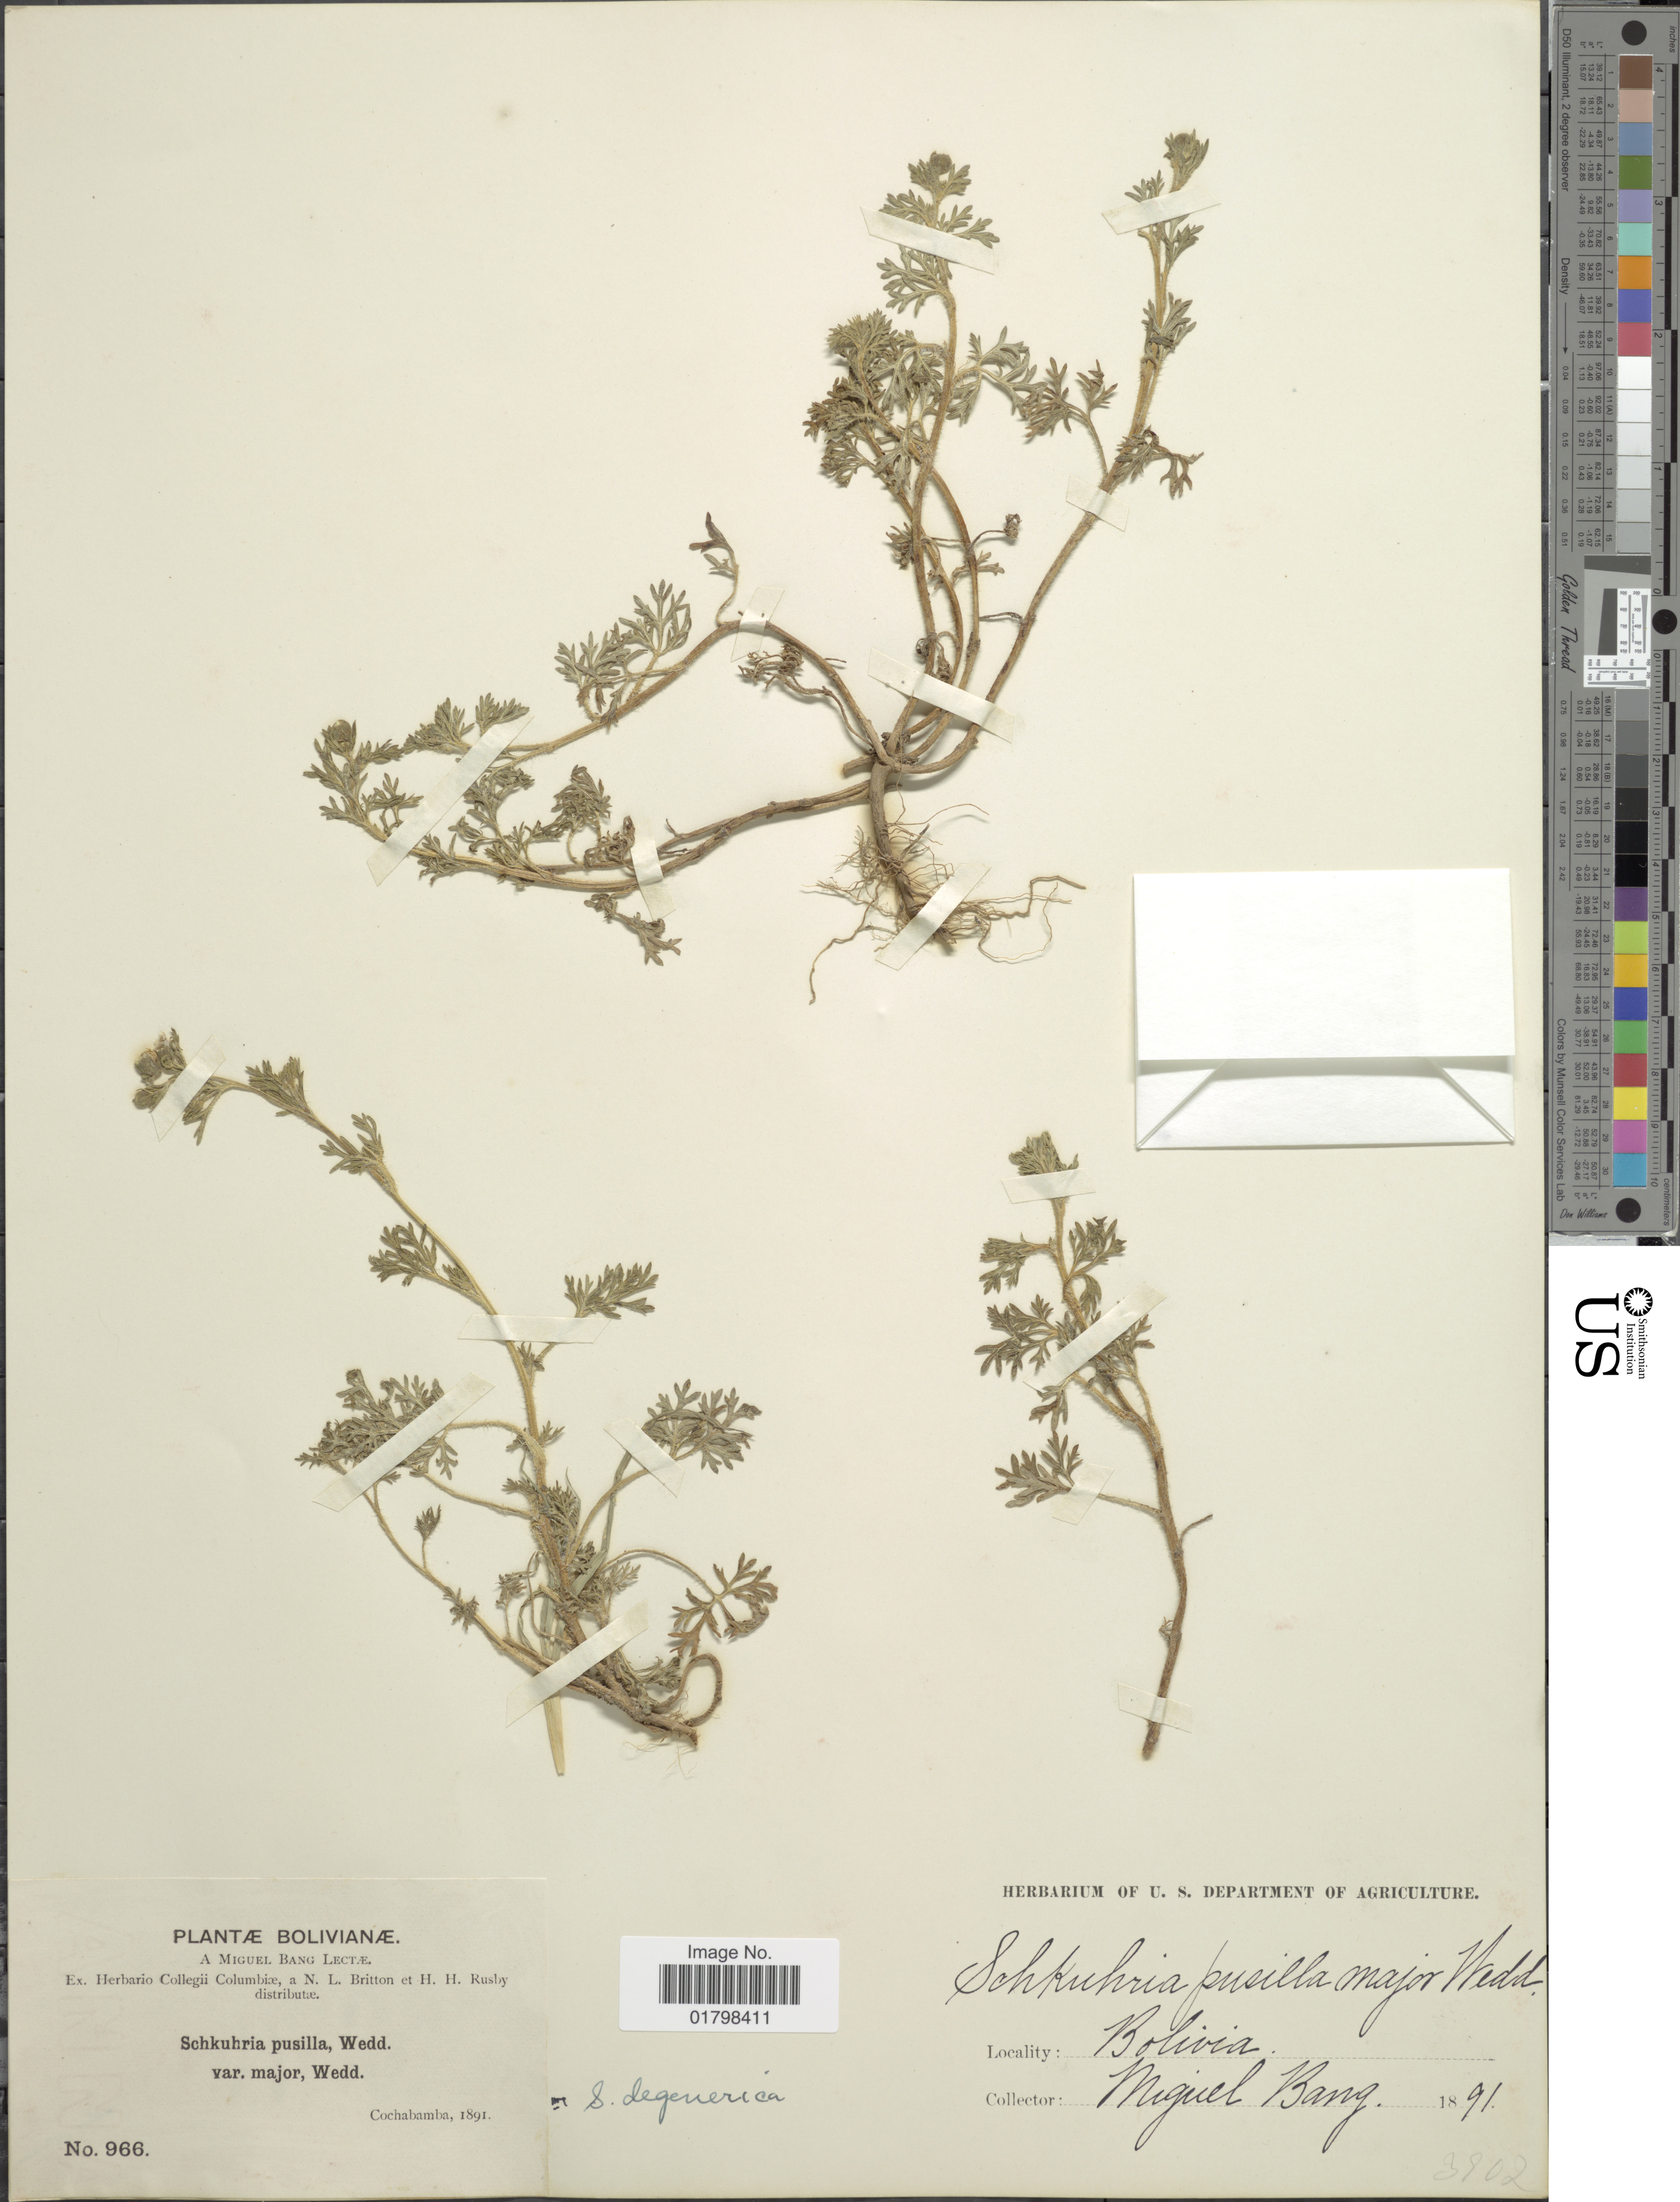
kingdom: Plantae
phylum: Tracheophyta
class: Magnoliopsida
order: Asterales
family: Asteraceae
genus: Schkuhria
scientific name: Schkuhria degenerica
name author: (Kuntze) R.E. Fr.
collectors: M. Bang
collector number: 966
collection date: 1891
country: Bolivia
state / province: Cochabamba